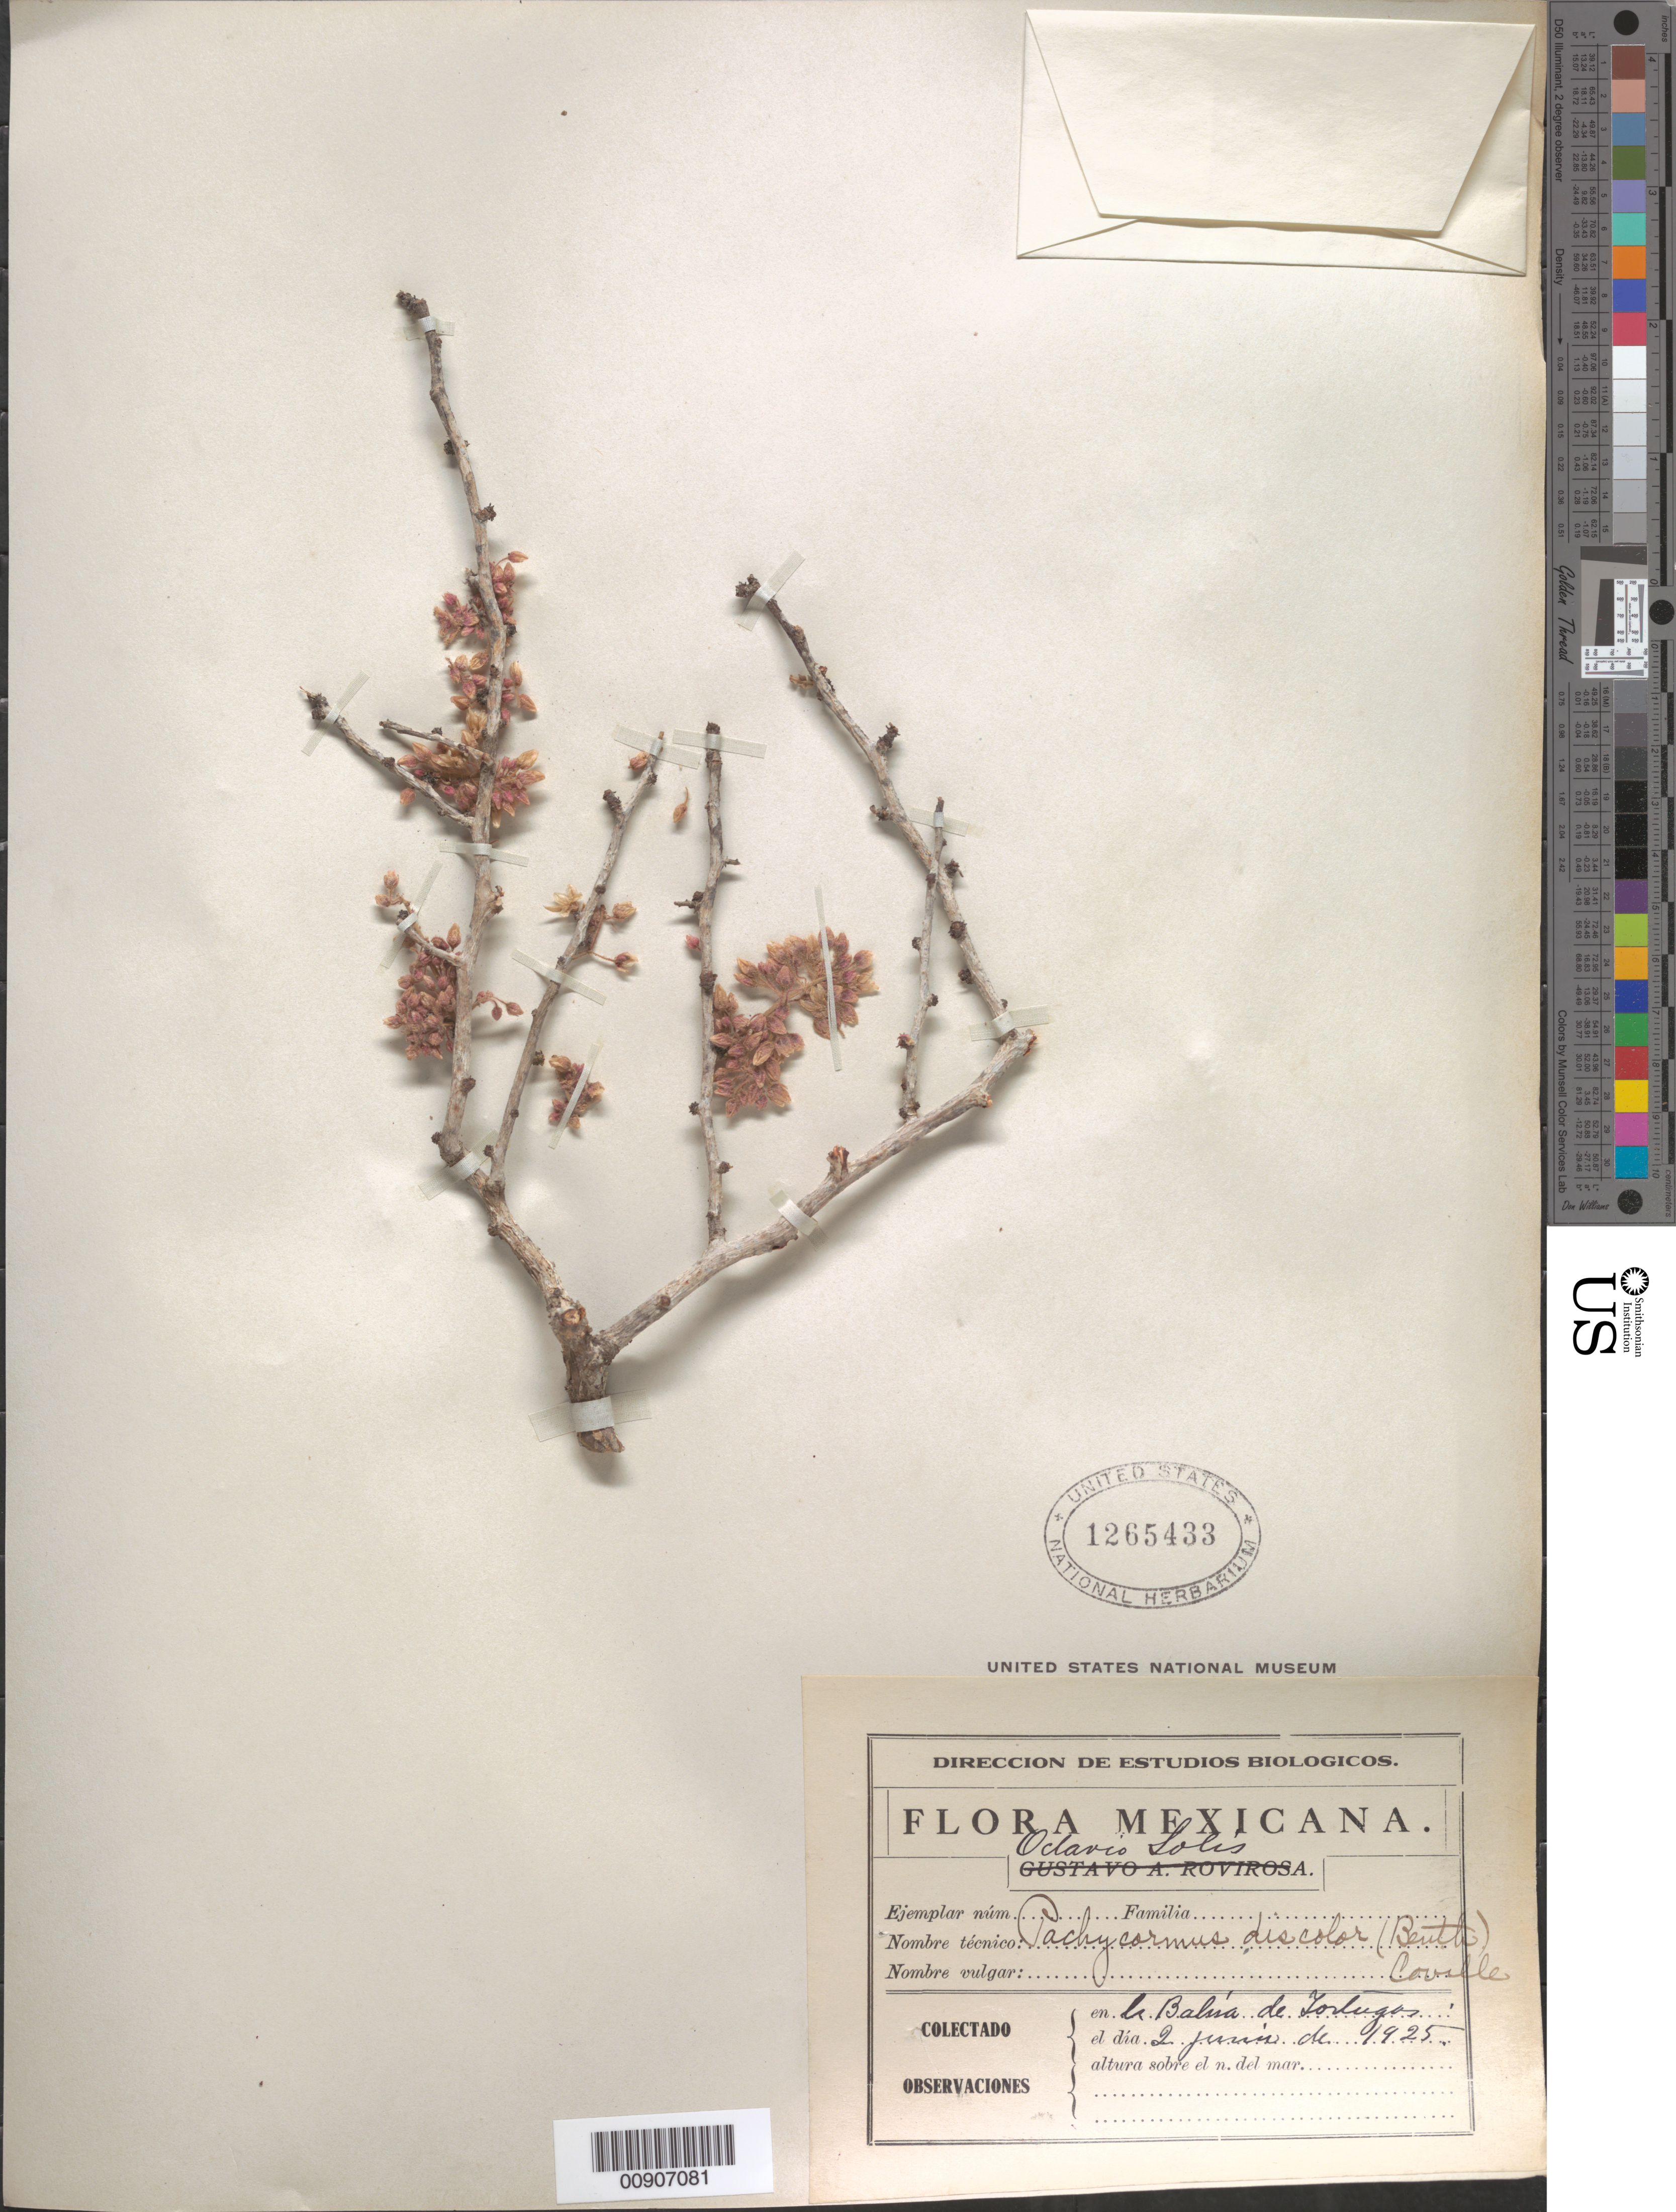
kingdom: Plantae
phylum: Tracheophyta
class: Magnoliopsida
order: Sapindales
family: Anacardiaceae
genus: Pachycormus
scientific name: Pachycormus discolor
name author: (Benth.) Coville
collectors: O. Solís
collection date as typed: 02 Jun 1925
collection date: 1925-06-02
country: Mexico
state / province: Baja California Sur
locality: Bahía de Tortugas.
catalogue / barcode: US 1265433